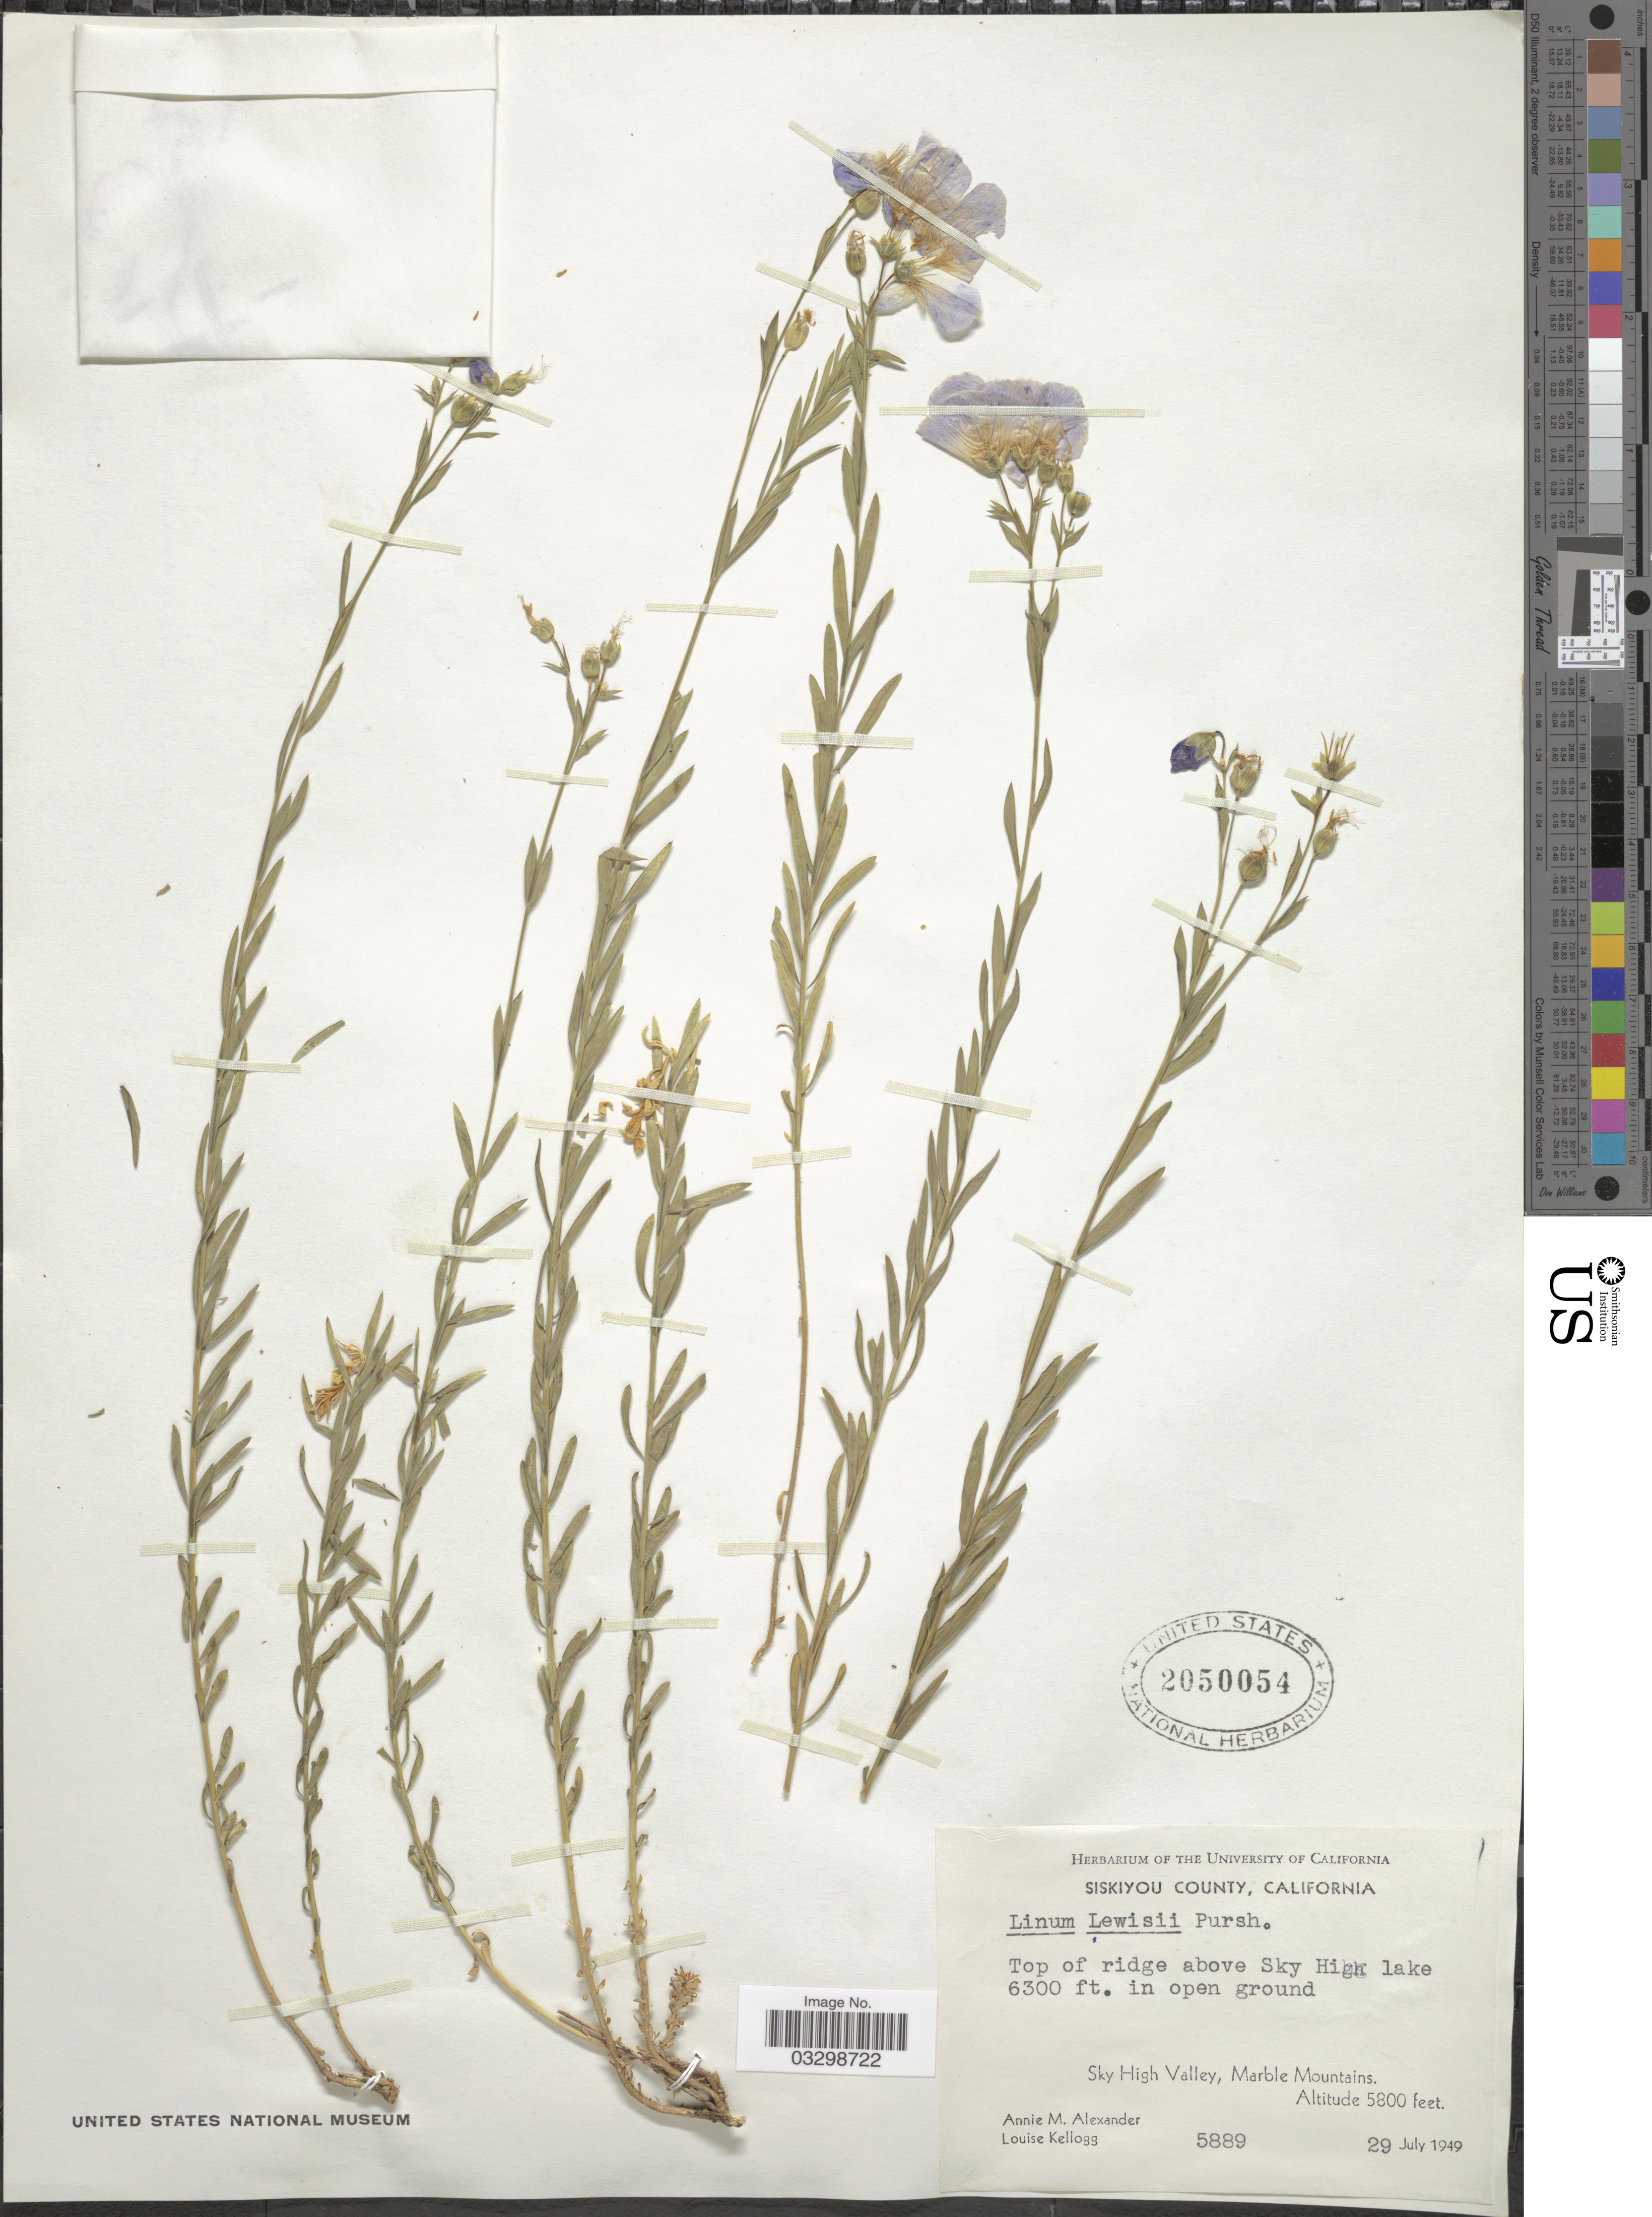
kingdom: Plantae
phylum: Tracheophyta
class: Magnoliopsida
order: Malpighiales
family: Linaceae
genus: Linum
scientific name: Linum lewisii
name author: Pursh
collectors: A. M. Alexander & L. Kellogg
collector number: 5889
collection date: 1949-07-29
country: United States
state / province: California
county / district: Siskiyou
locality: Siskiyou County. Top of ridge above Sky High lake. Sky High Valley, Marble Mountains.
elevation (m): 1768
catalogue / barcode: US 2050054